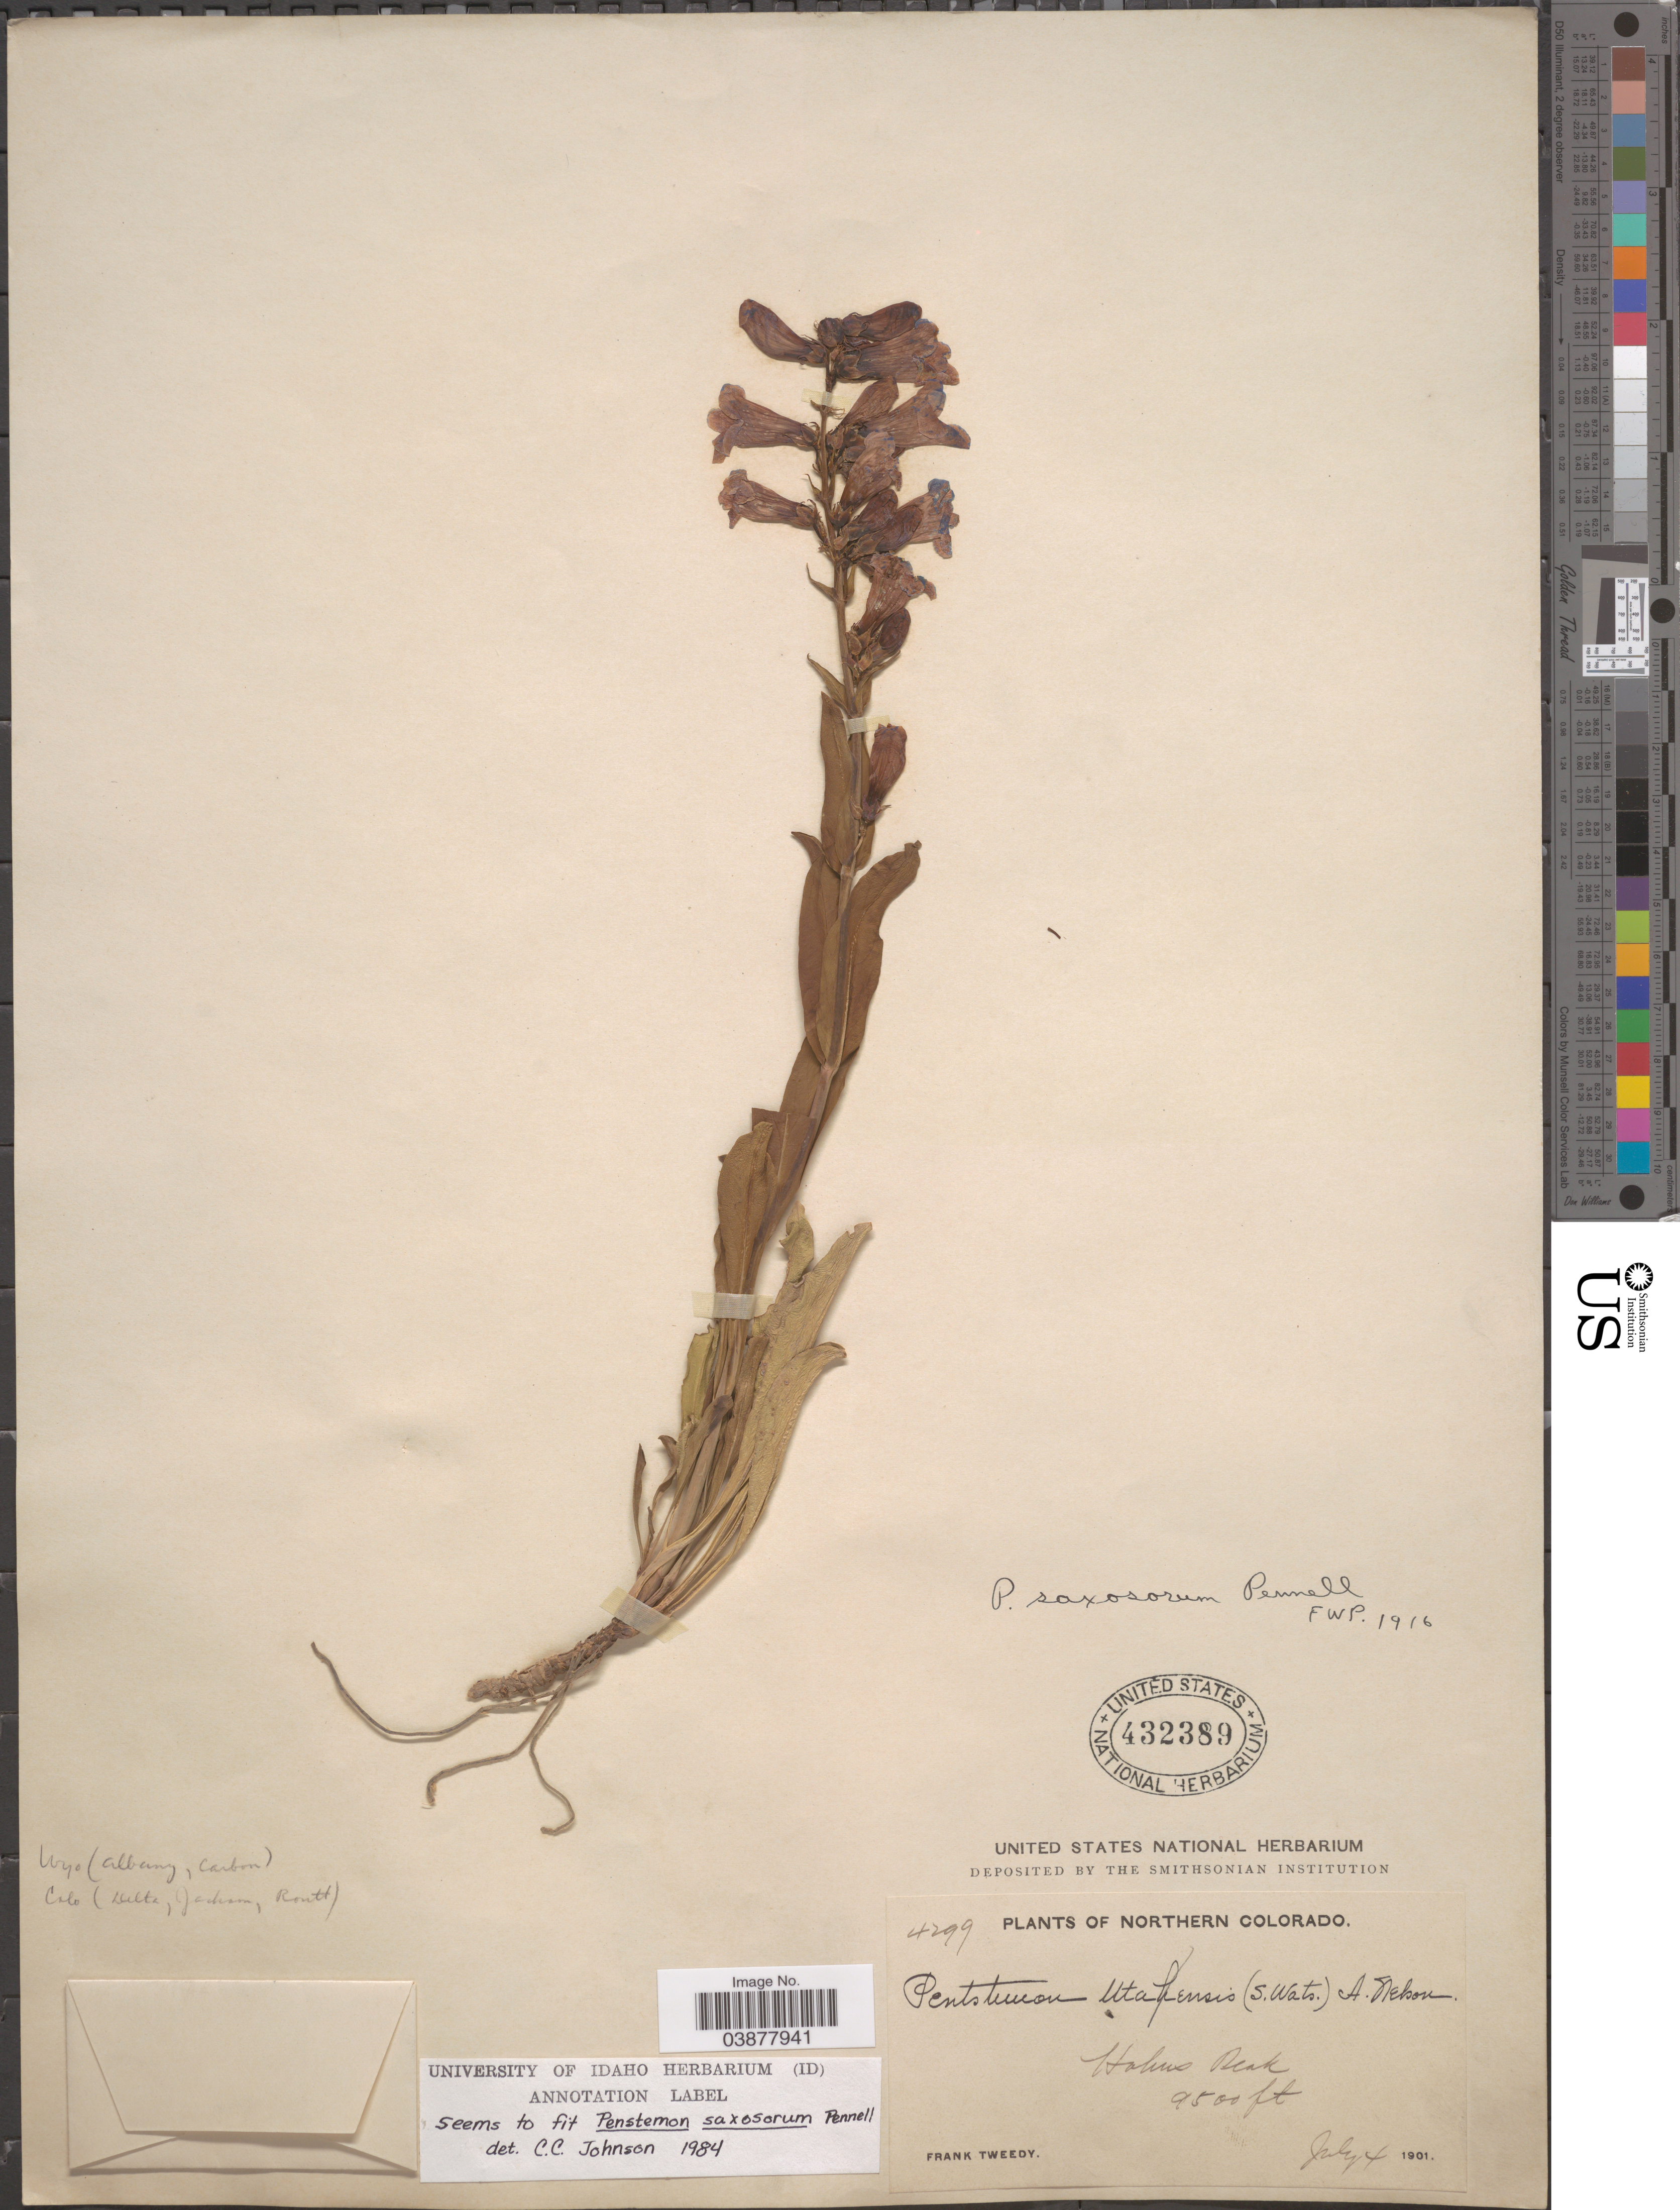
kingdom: Plantae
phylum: Tracheophyta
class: Magnoliopsida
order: Lamiales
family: Plantaginaceae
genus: Penstemon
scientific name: Penstemon saxosorum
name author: Pennell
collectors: F. Tweedy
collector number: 4299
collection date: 1901-07-04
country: United States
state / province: Colorado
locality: Northern Colorado. Hahns Peak.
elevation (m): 2896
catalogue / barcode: US 432389